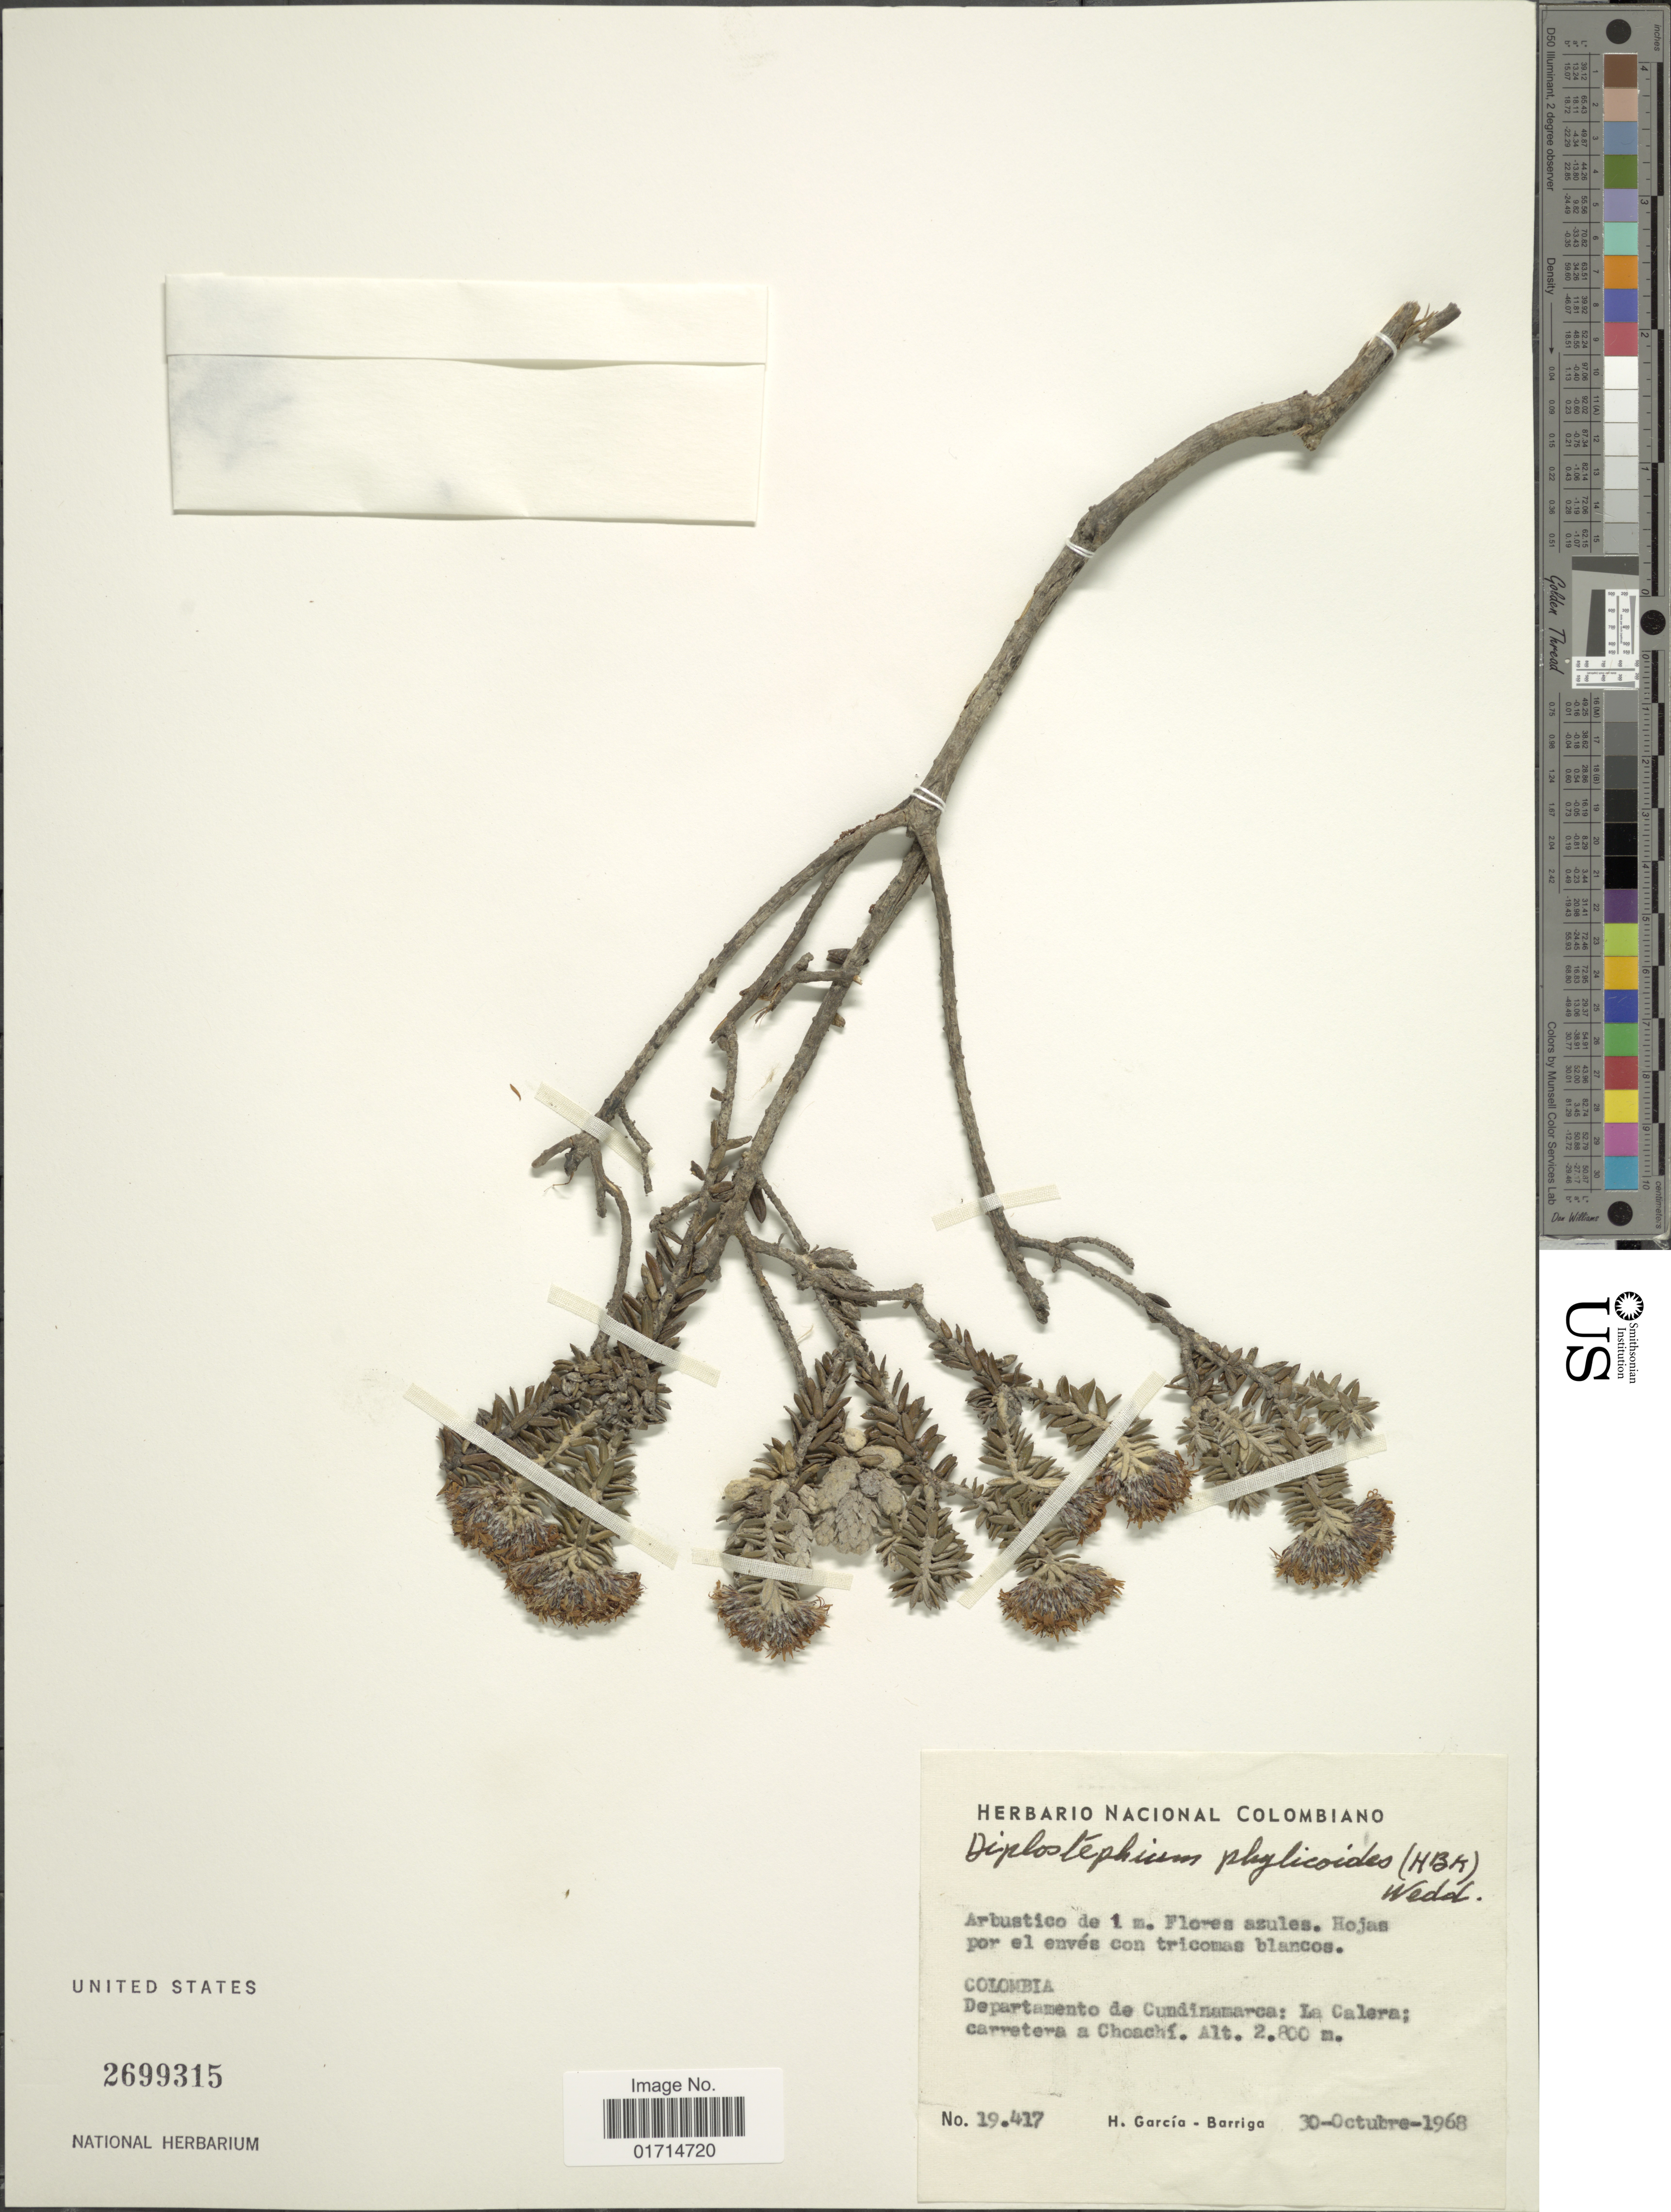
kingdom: Plantae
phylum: Tracheophyta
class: Magnoliopsida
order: Asterales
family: Asteraceae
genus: Diplostephium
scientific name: Diplostephium phylicoides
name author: (Kunth) Wedd.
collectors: H. García Barriga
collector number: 19417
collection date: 1968-10-30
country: Colombia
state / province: Cundinamarca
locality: La Calera, carretera a Choachi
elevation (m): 2800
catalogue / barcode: US 2699315